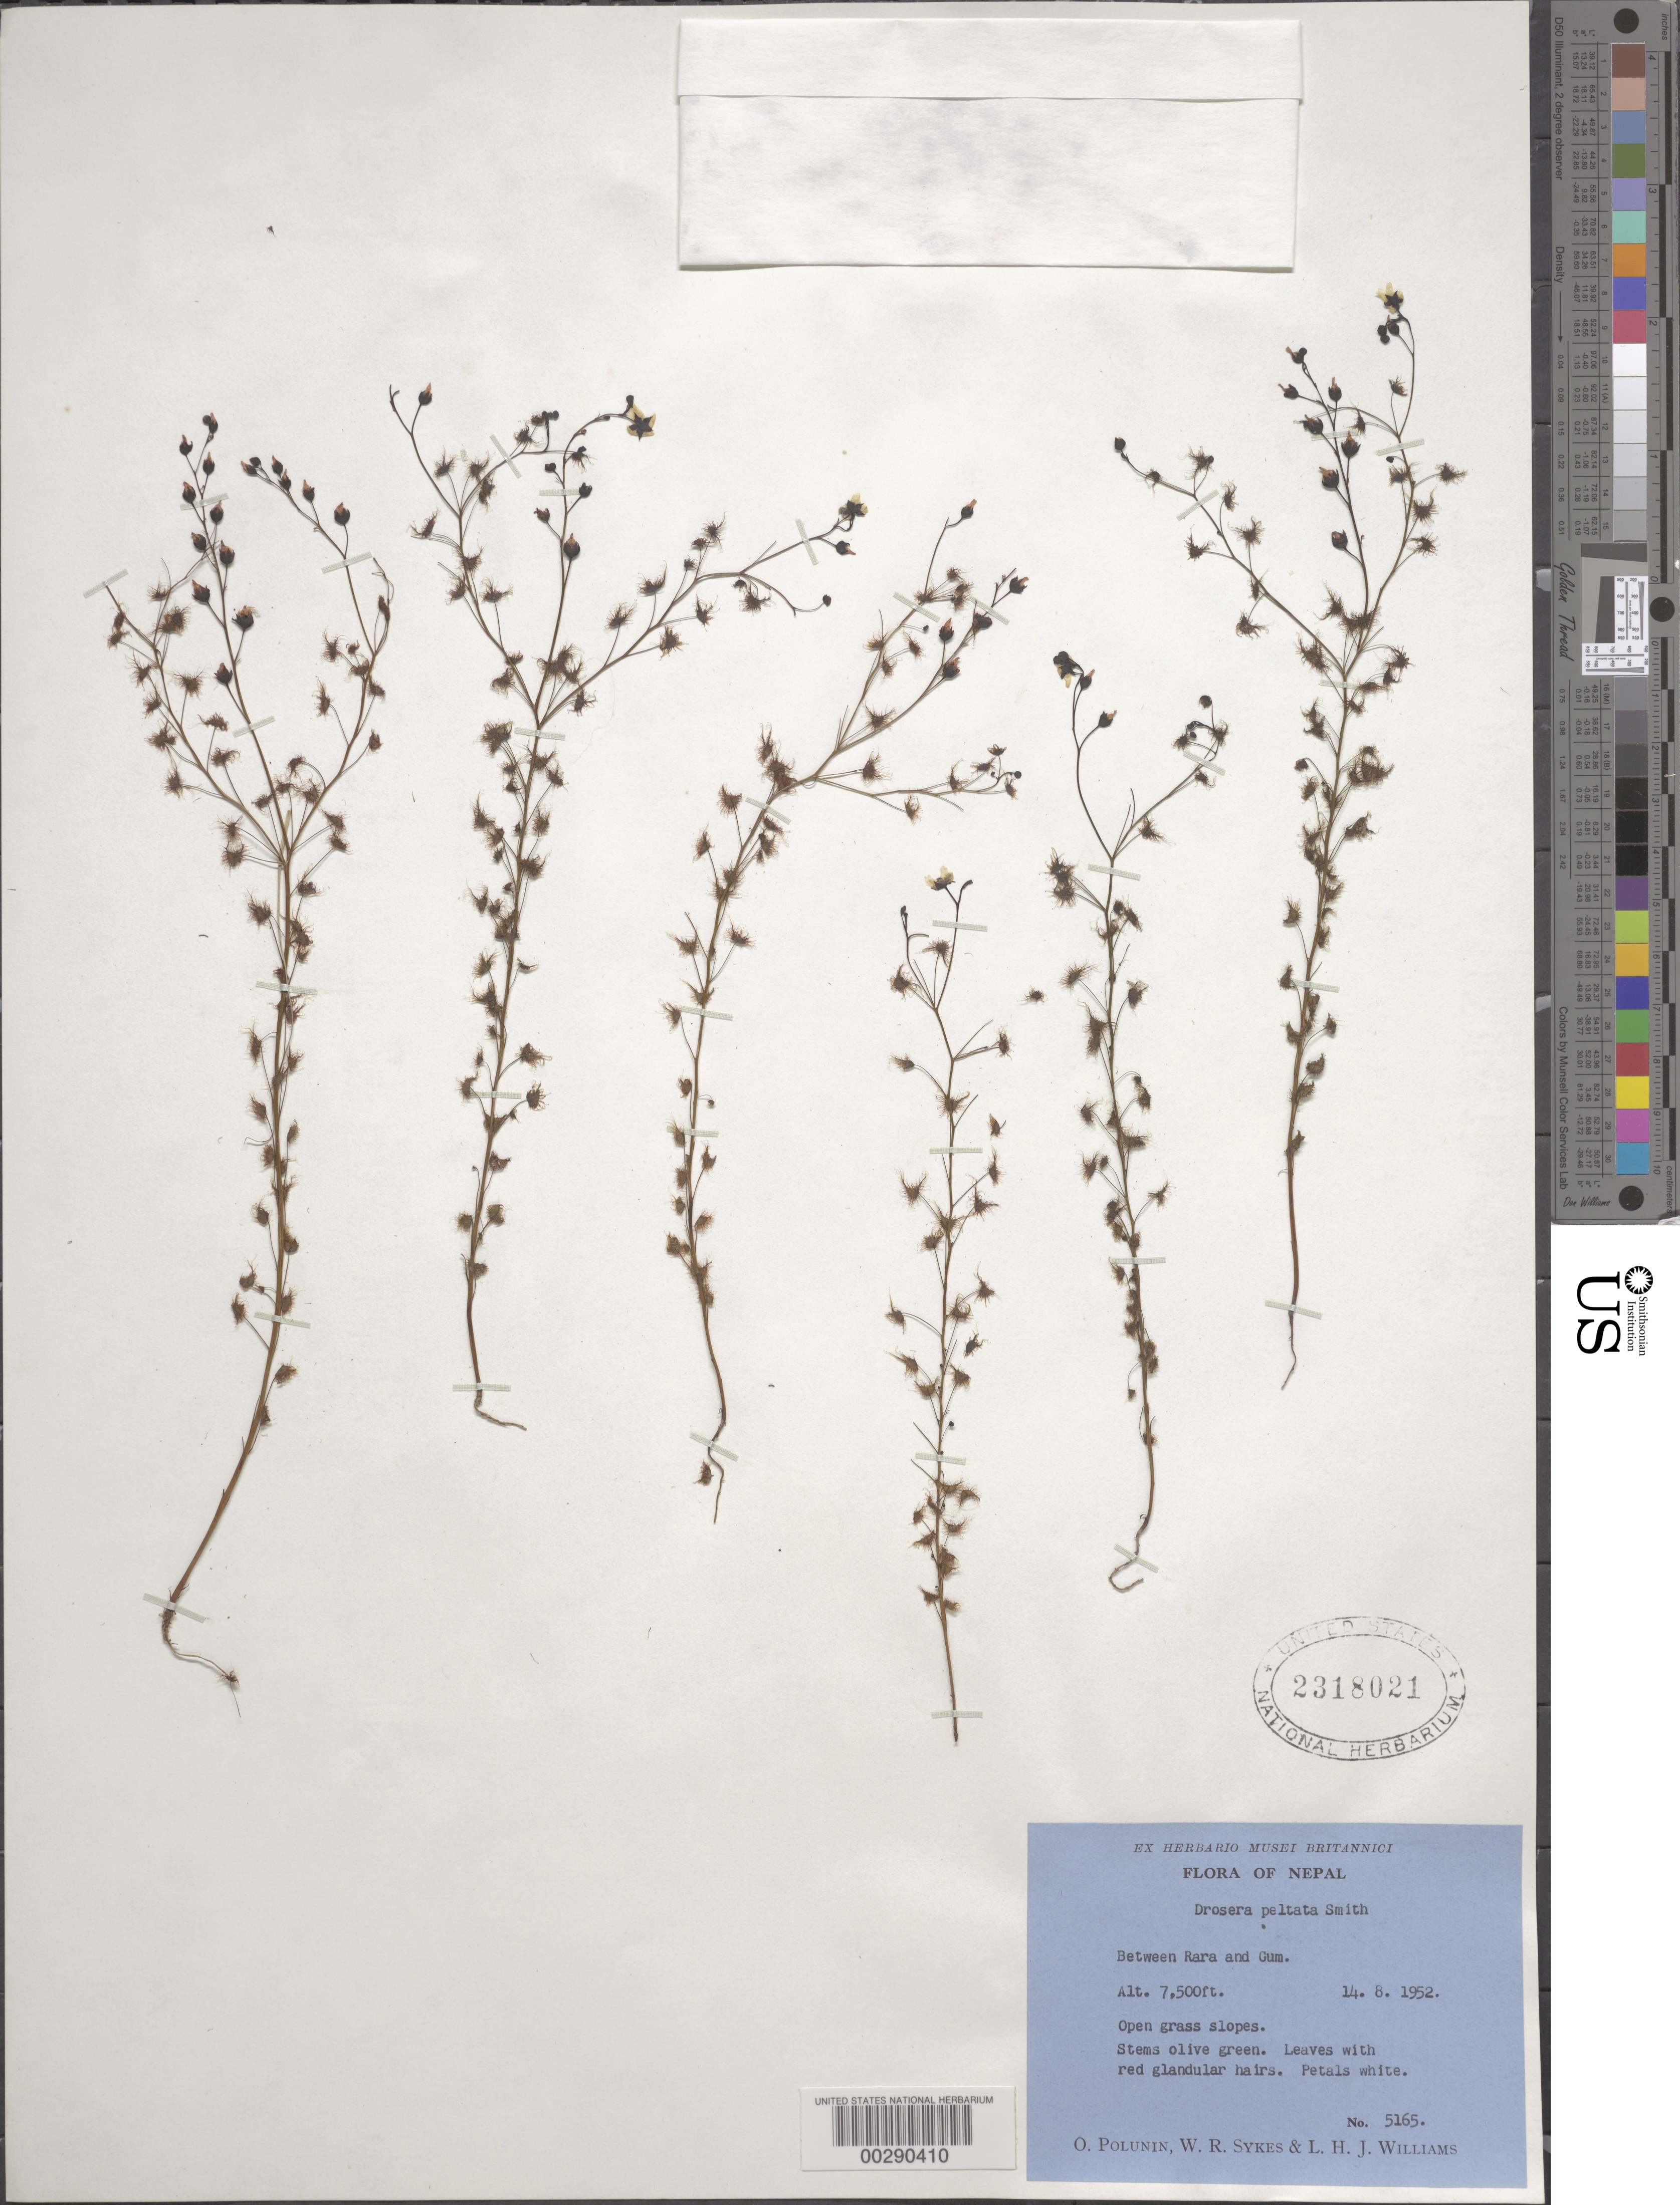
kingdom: Plantae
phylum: Tracheophyta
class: Magnoliopsida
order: Caryophyllales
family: Droseraceae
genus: Drosera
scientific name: Drosera peltata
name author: Sm. ex Willd.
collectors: O. V. Polunin, W. R. Sykes & L. H. J. Williams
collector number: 5165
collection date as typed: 14 Aug 1952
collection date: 1952-08-14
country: Nepal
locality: Between rara and gum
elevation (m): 2286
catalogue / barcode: US 2318021